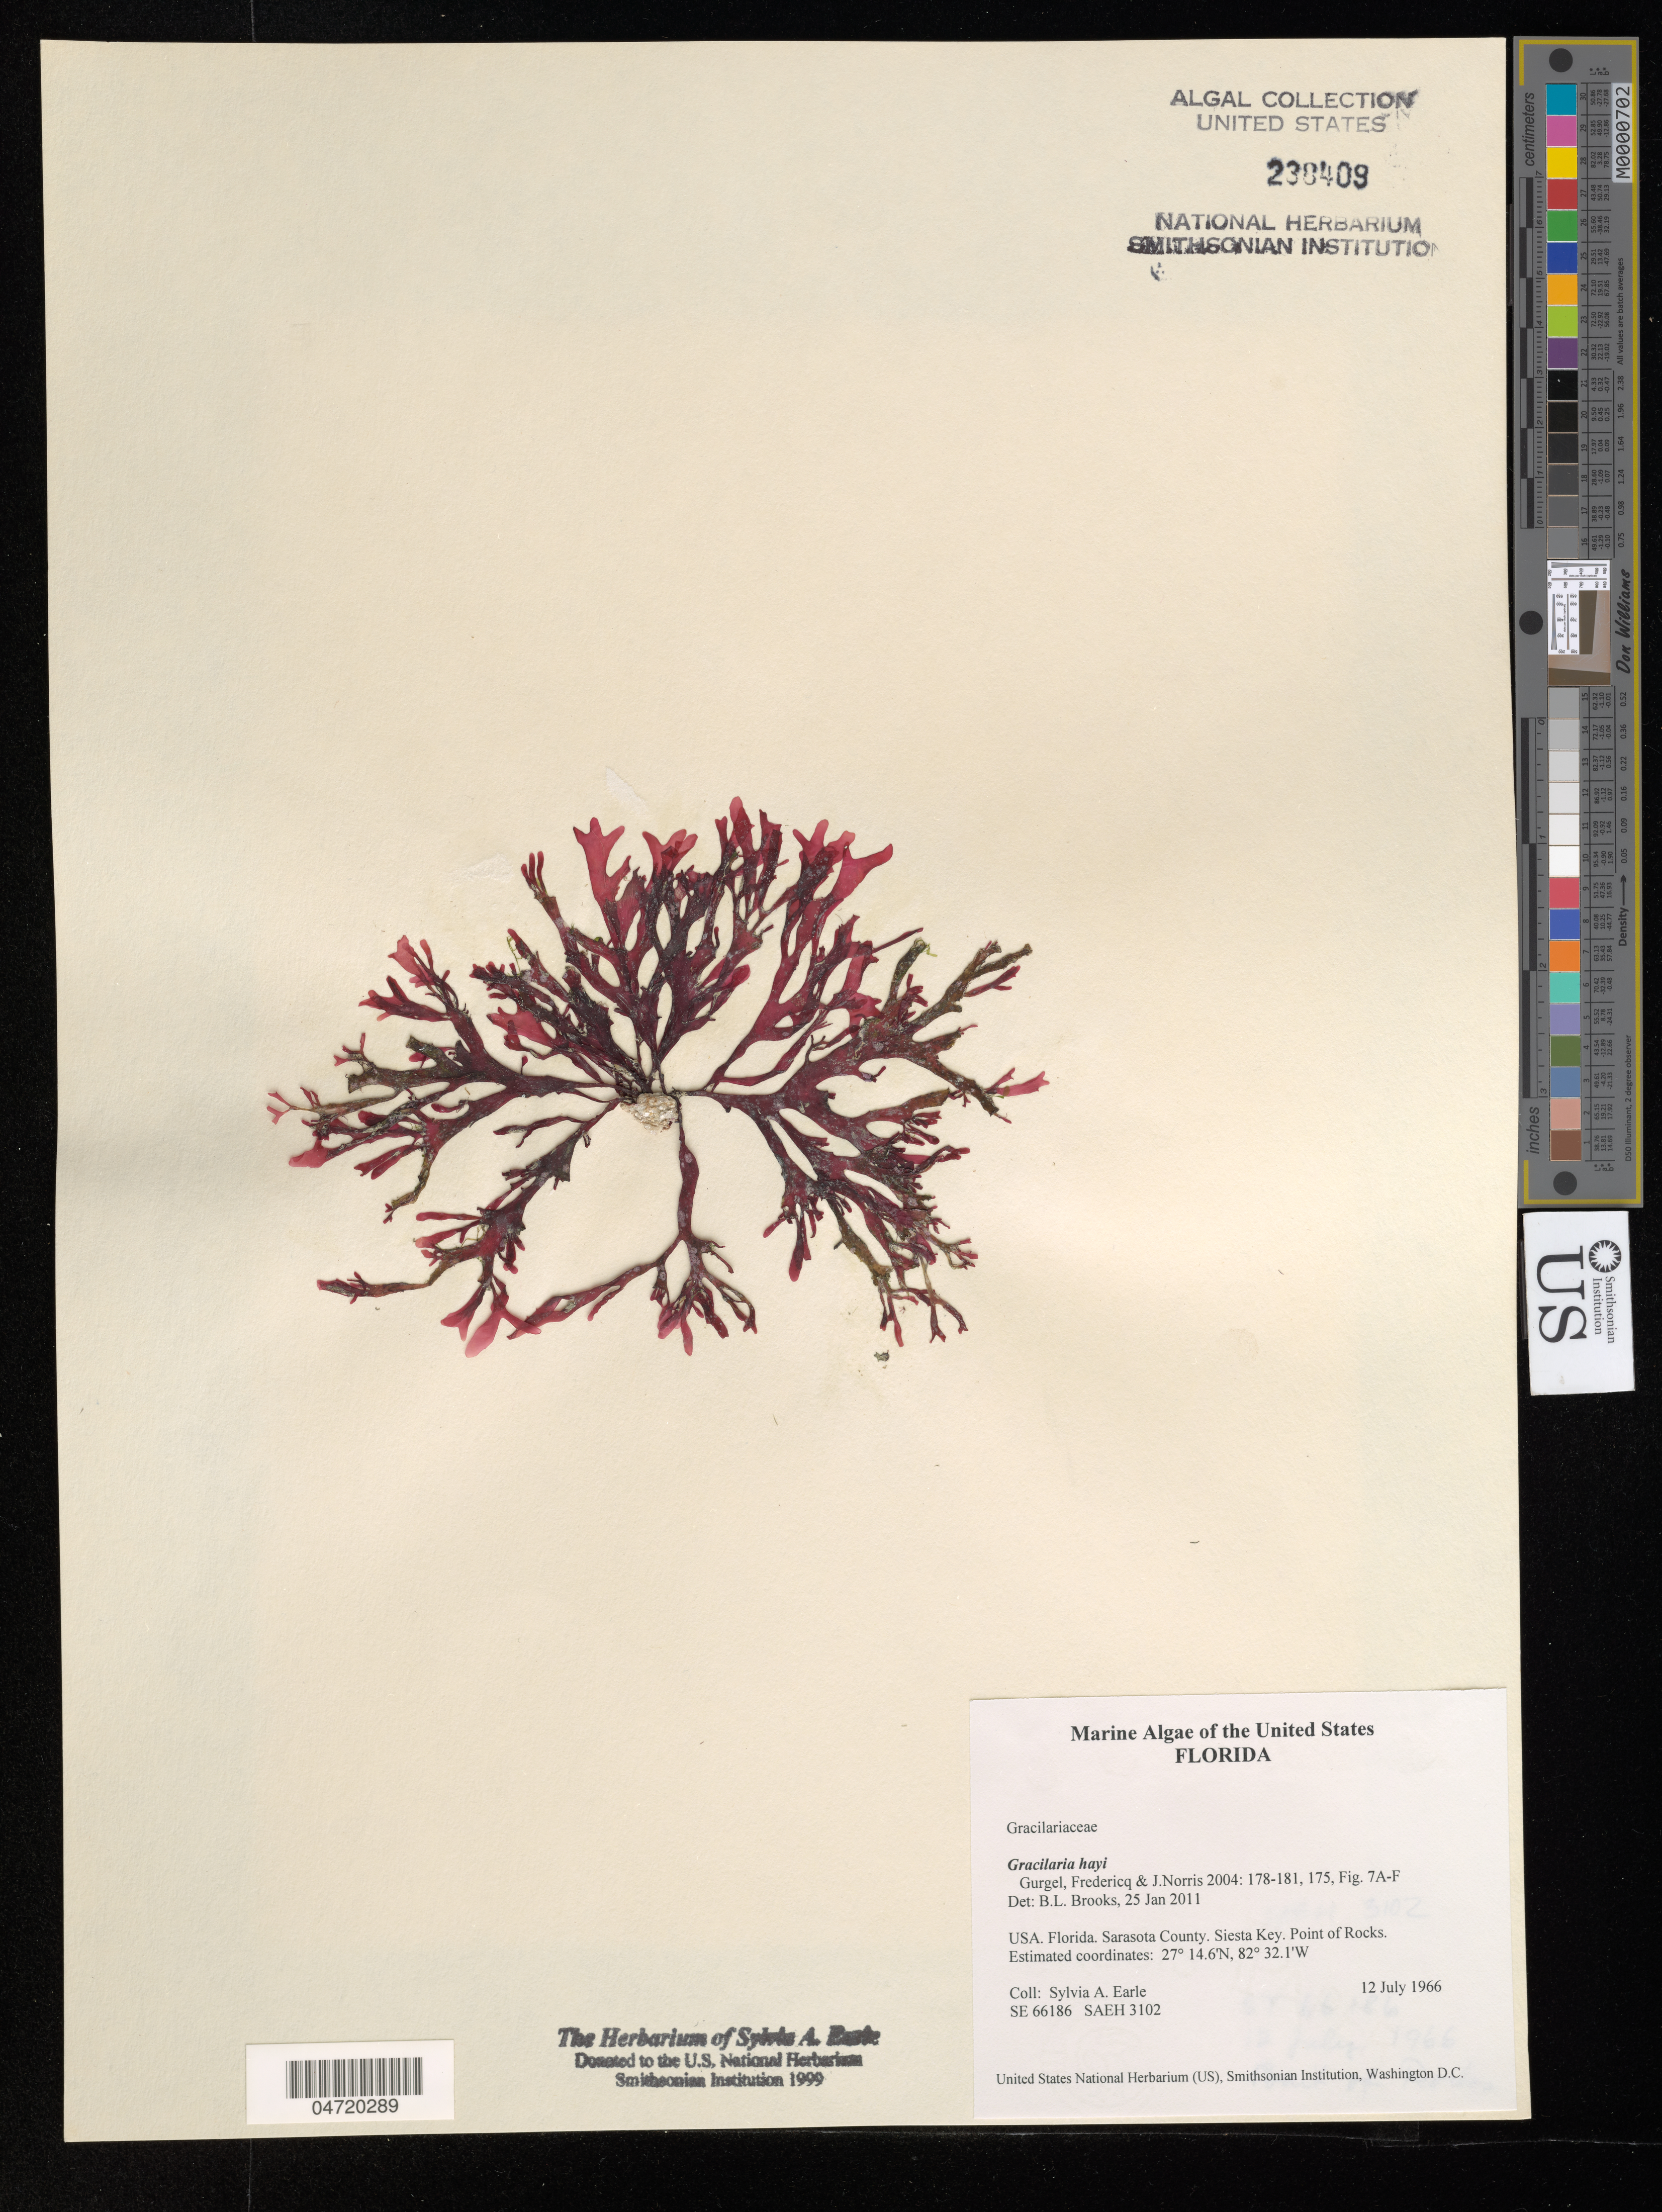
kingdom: Plantae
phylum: Rhodophyta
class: Florideophyceae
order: Gracilariales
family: Gracilariaceae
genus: Gracilaria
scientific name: Gracilaria hayi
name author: Gurgel et al. in I.A. Abbott & McDermid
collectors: S. A. Earle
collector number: SE66186/SAEH3102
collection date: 1966-07-12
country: United States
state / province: Florida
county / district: Sarasota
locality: Sarasota County. Siesta Key. Point of Rocks.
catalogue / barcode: US 238409